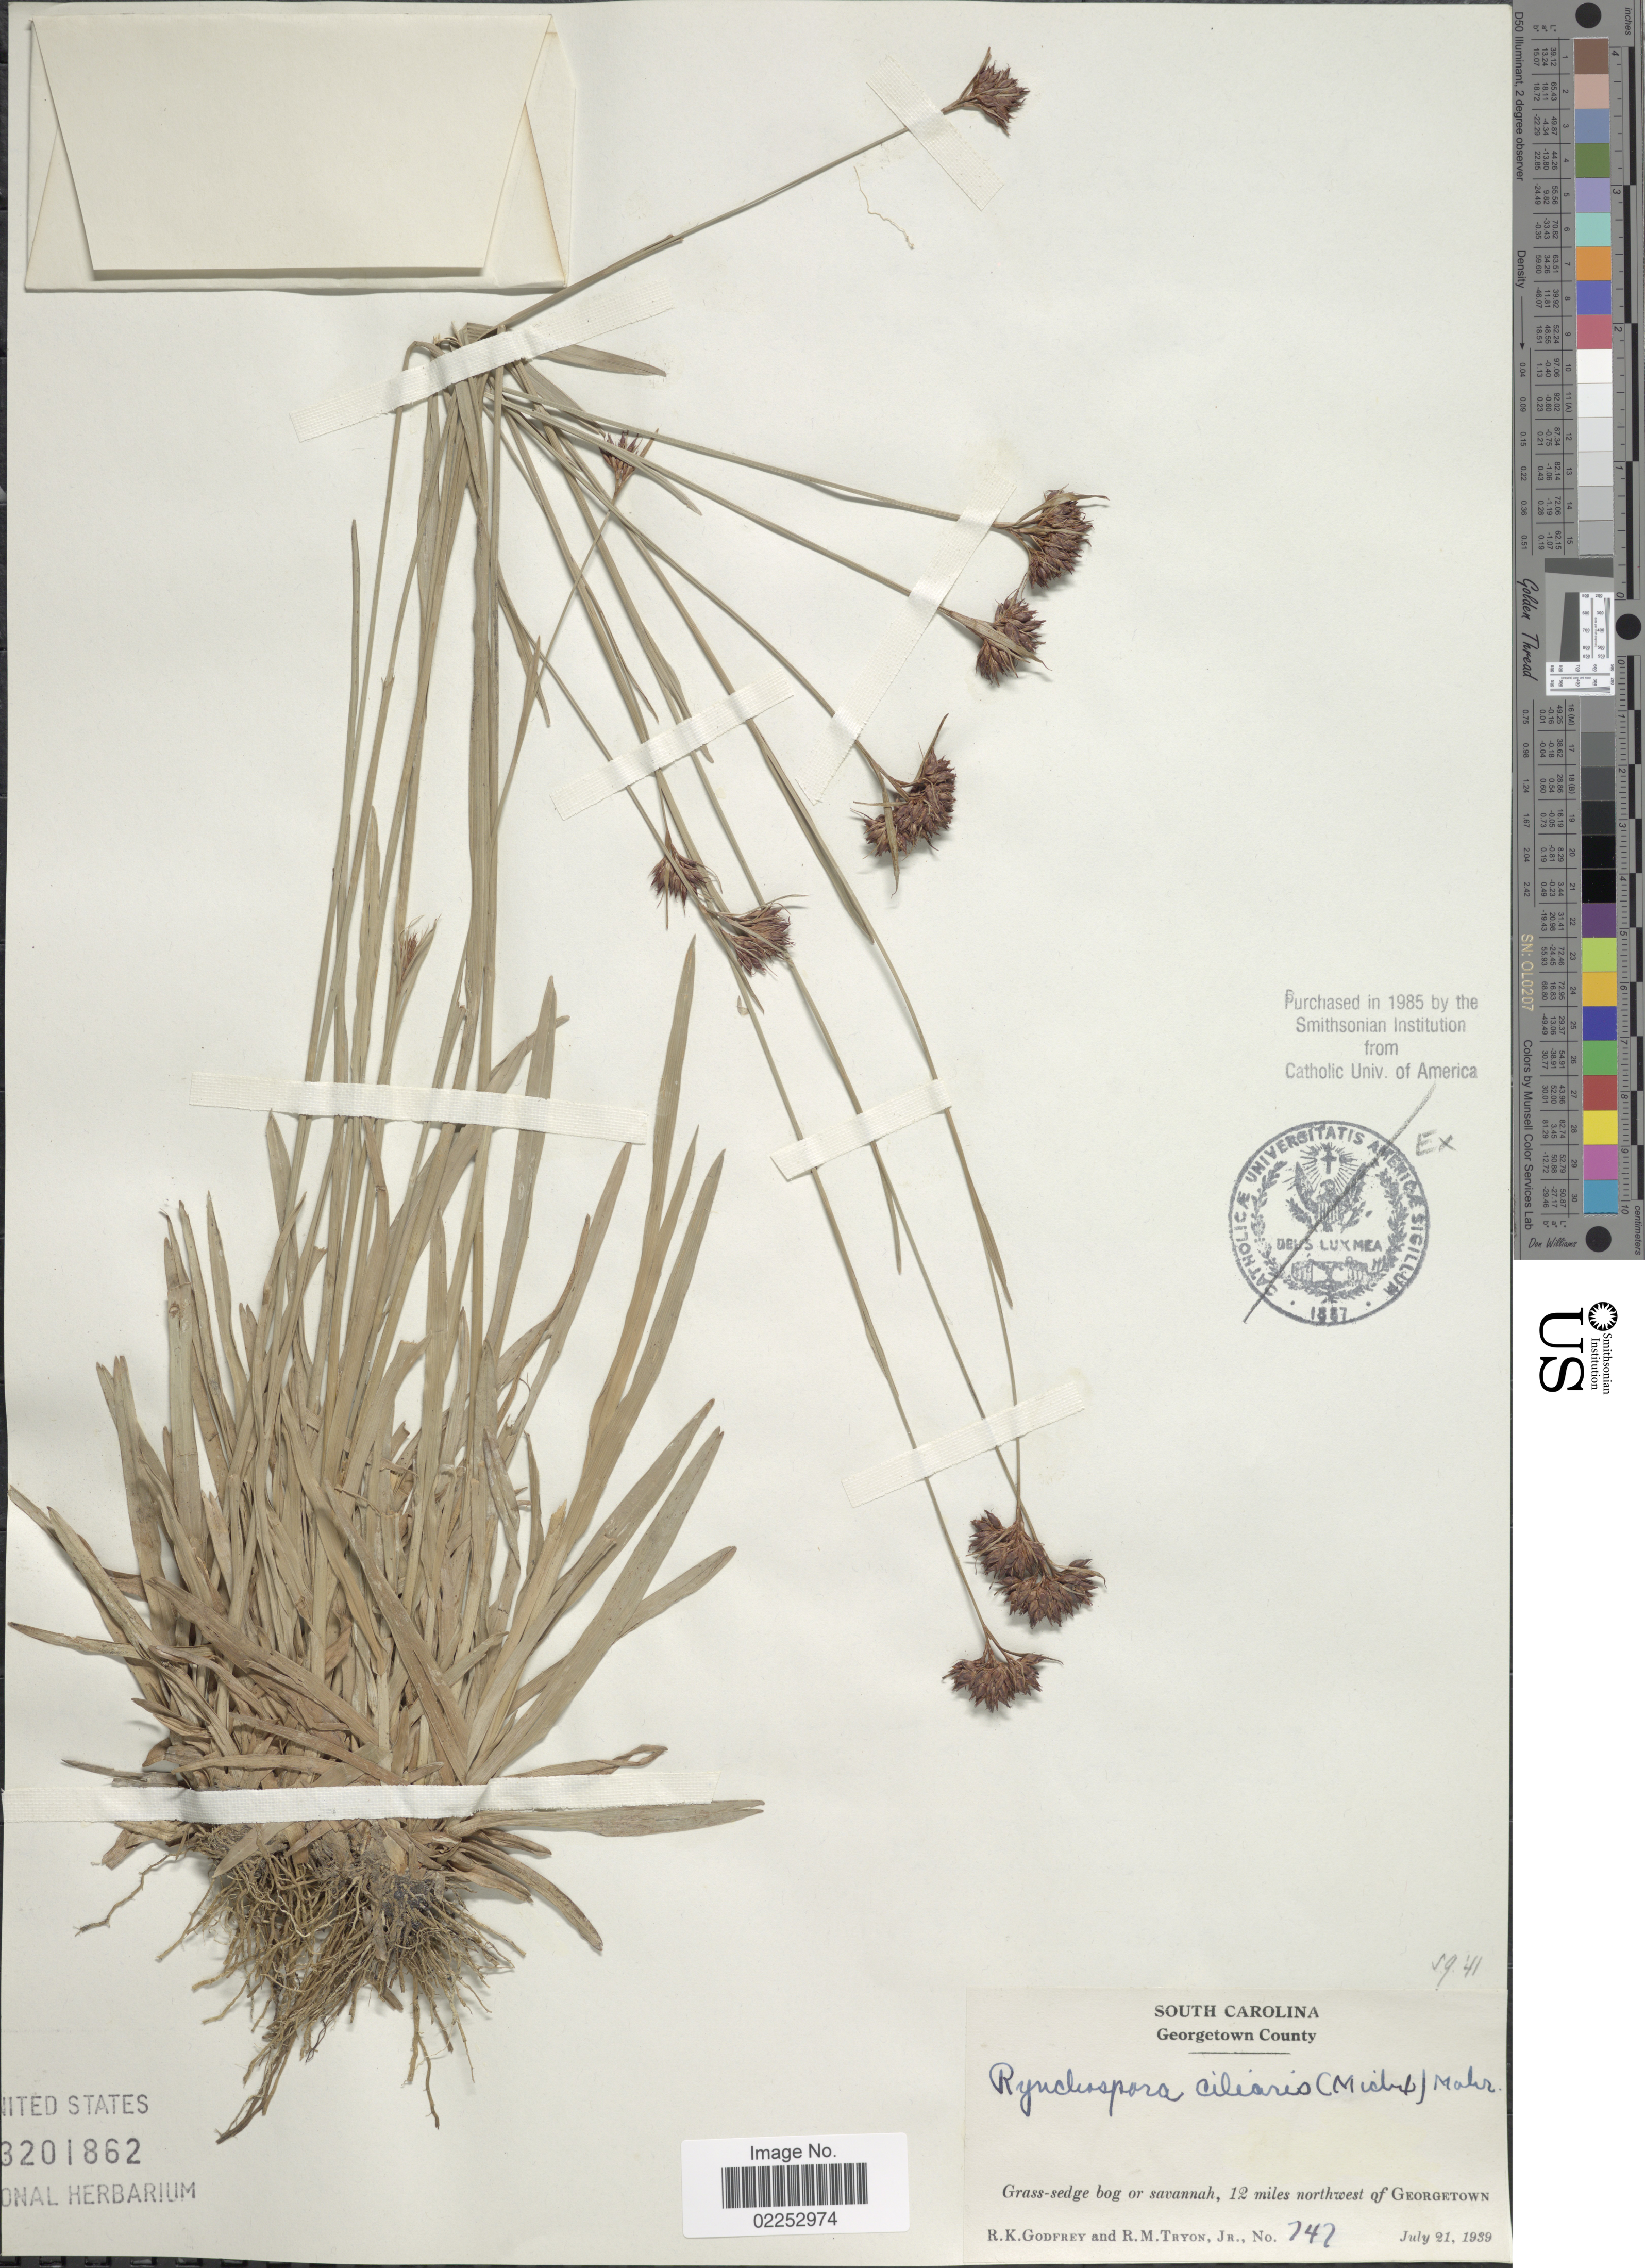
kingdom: Plantae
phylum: Tracheophyta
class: Liliopsida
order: Poales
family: Cyperaceae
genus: Rhynchospora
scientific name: Rhynchospora ciliaris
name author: (Michx.) C. Mohr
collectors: R. K. Godfrey & R. M. Tryon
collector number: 747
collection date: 1939-07-21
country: United States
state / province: South Carolina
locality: Georgetown County. 12 miles northwest of Georgetown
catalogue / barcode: US 3201862